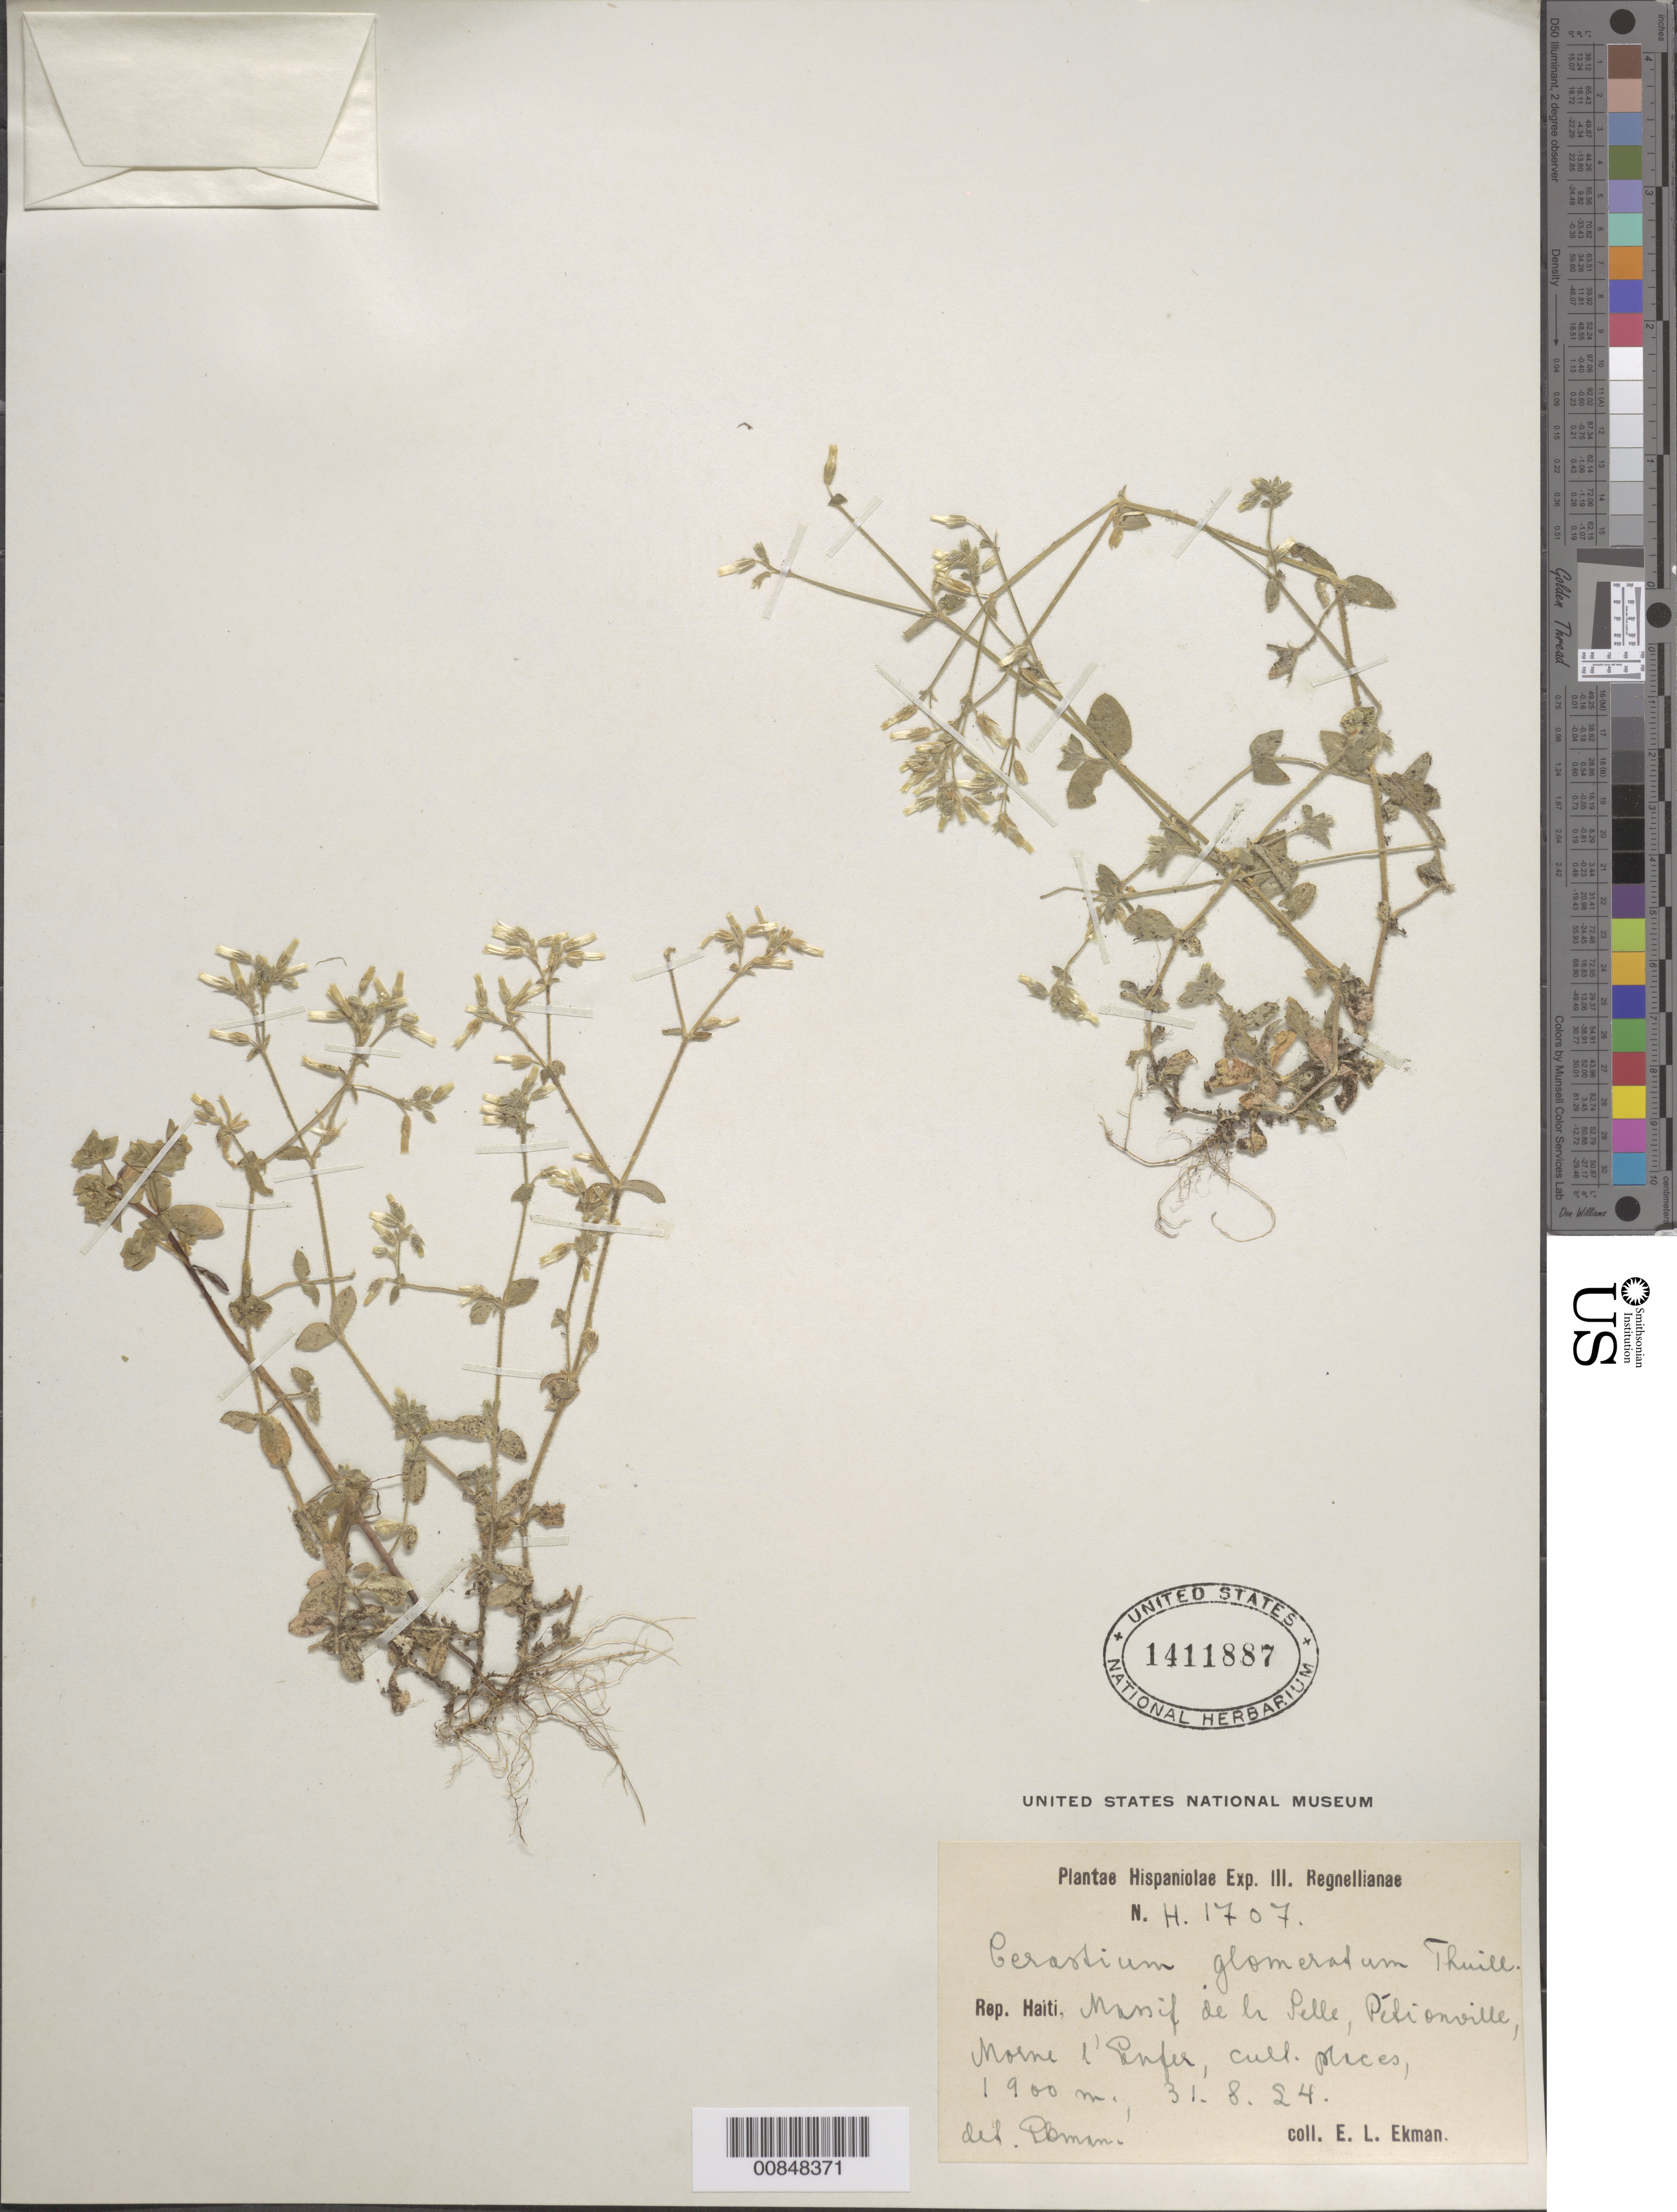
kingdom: Plantae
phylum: Tracheophyta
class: Magnoliopsida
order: Caryophyllales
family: Caryophyllaceae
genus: Cerastium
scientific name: Cerastium glomeratum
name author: Thuill.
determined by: Ekman, E. L.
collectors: E. L. Ekman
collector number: H 1707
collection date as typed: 31 Aug 1924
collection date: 1924-08-31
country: Haiti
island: Hispaniola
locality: Massif de la Selle, Pétionville, Morne l'Enfer.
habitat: Cultivated places.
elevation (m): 1900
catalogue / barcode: US 1411887